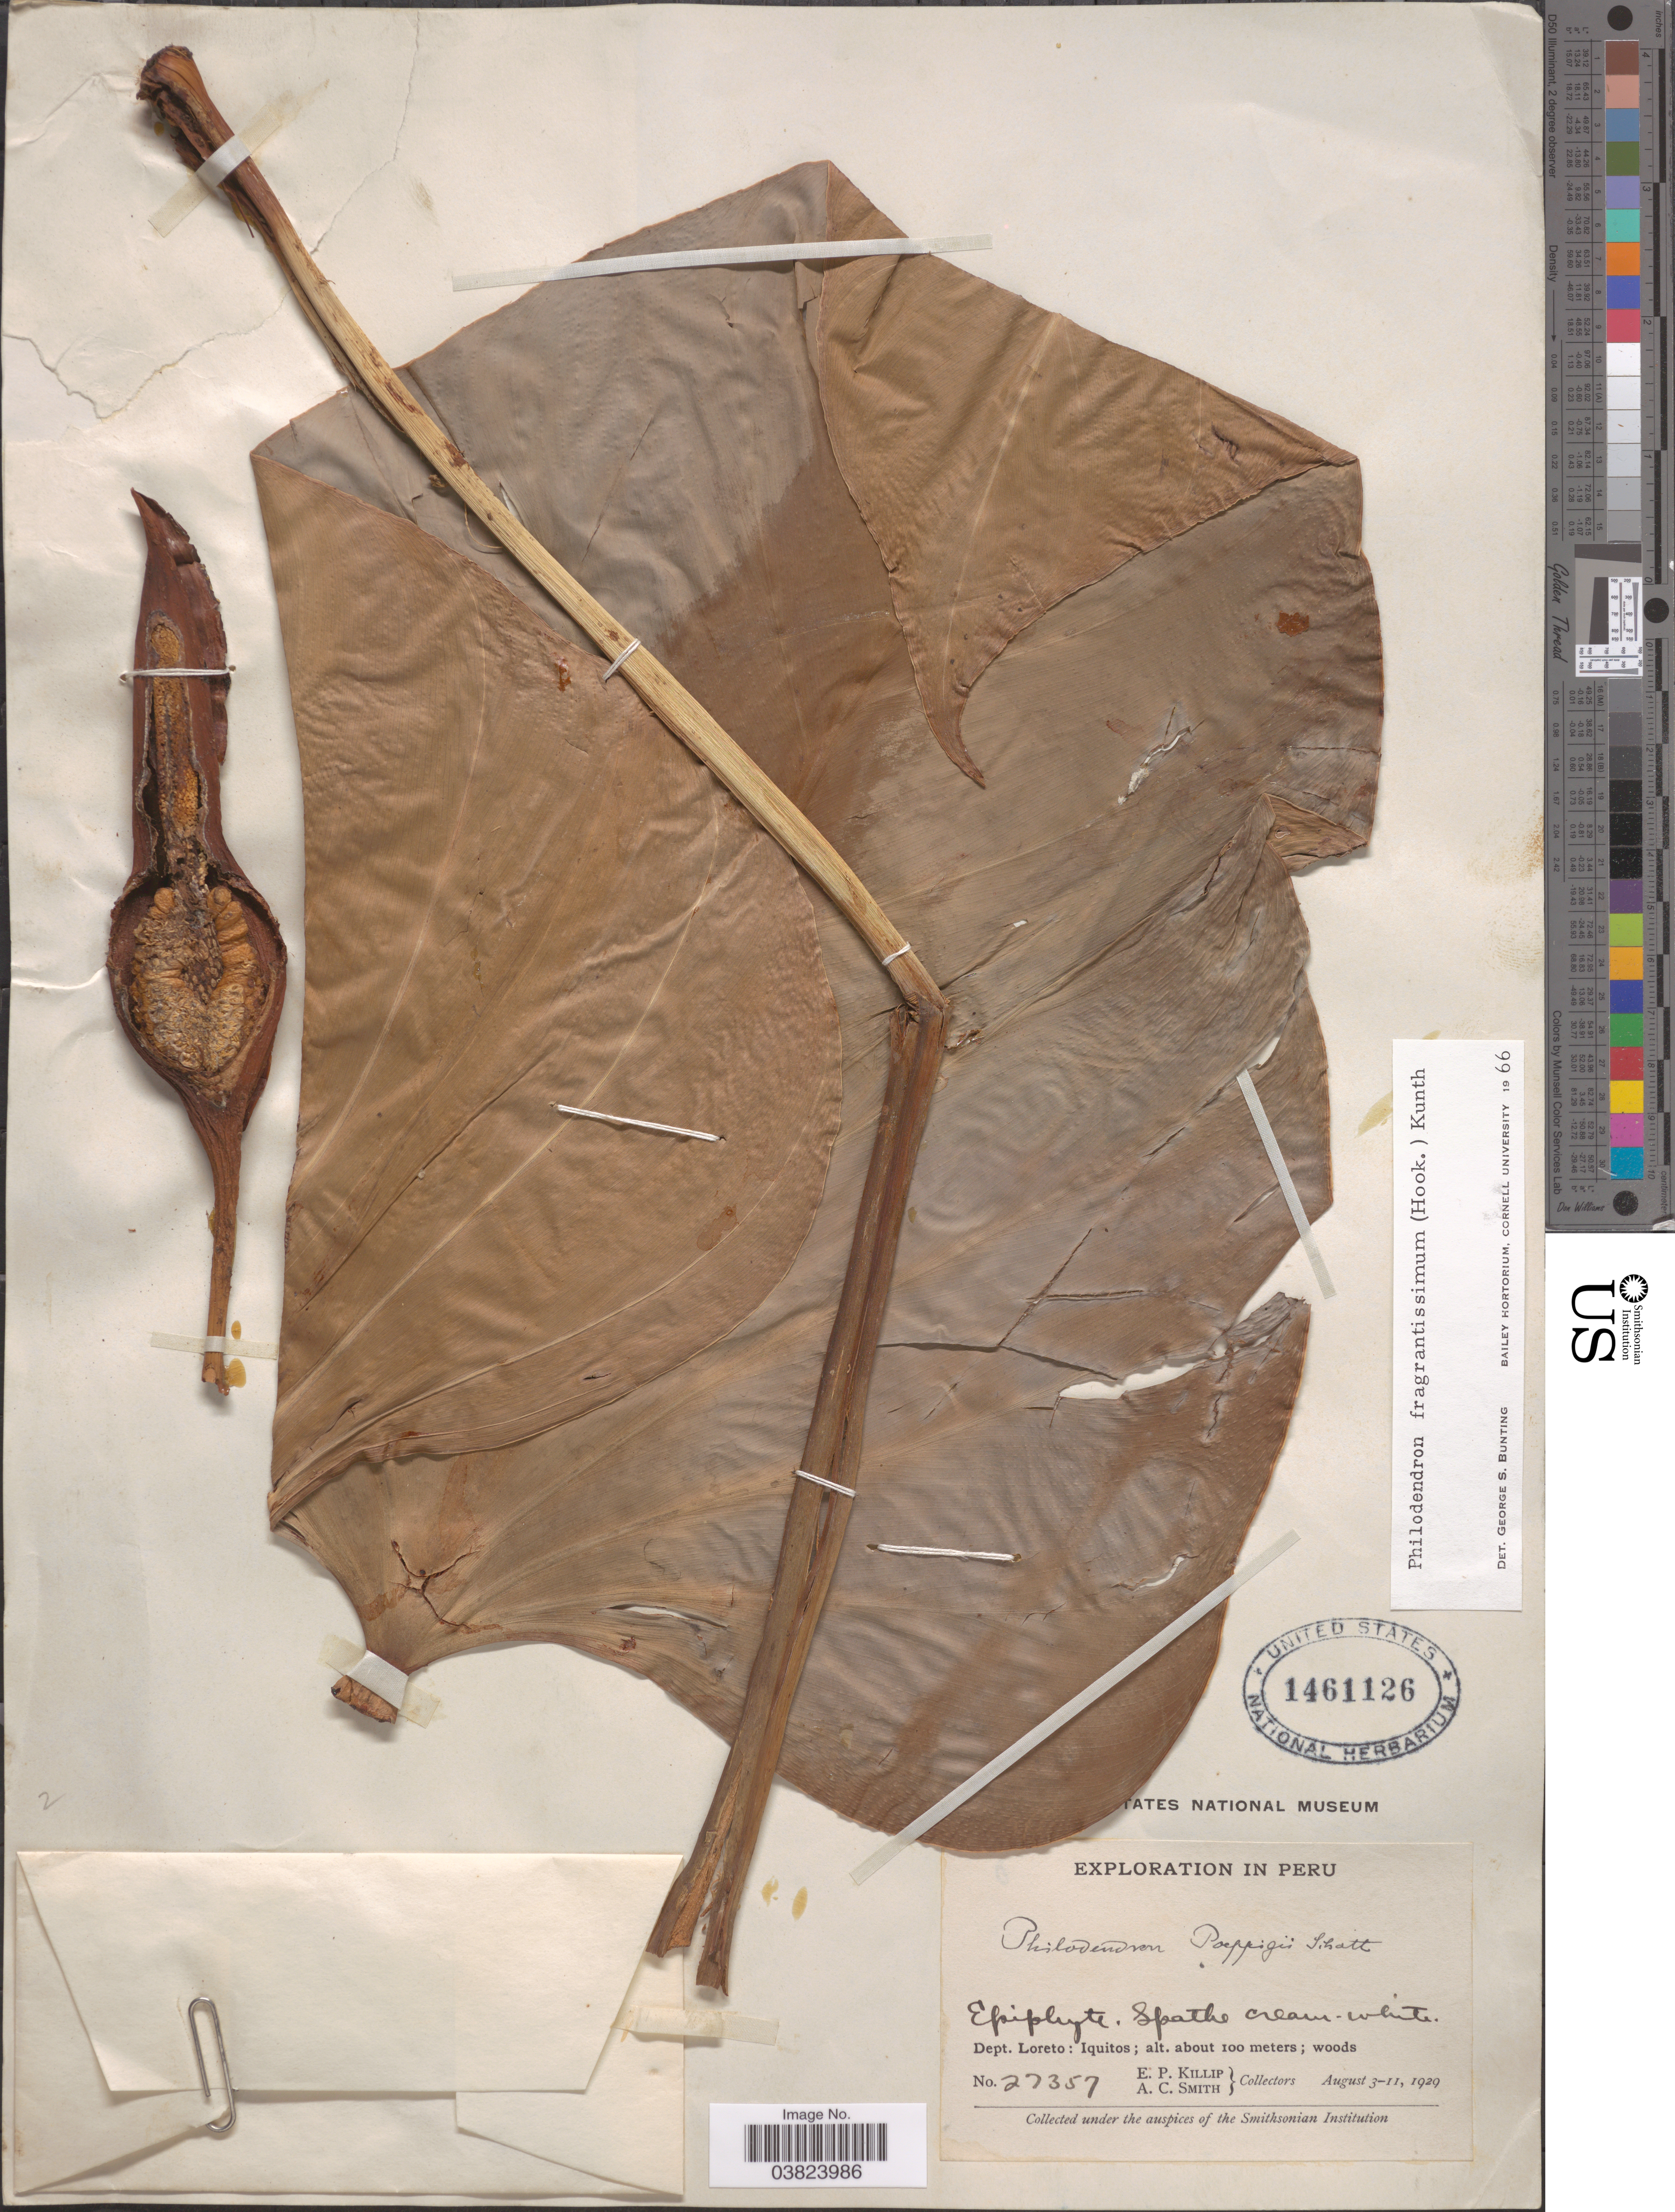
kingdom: Plantae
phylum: Tracheophyta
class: Liliopsida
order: Alismatales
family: Araceae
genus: Philodendron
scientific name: Philodendron fragrantissimum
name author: (G. Don) Kunth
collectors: E. P. Killip & A. C. Smith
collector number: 27357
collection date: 1929-08-03/1929-08-11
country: Peru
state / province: Loreto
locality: Dept. Loreto: Iquitos.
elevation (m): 100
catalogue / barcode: US 1461126